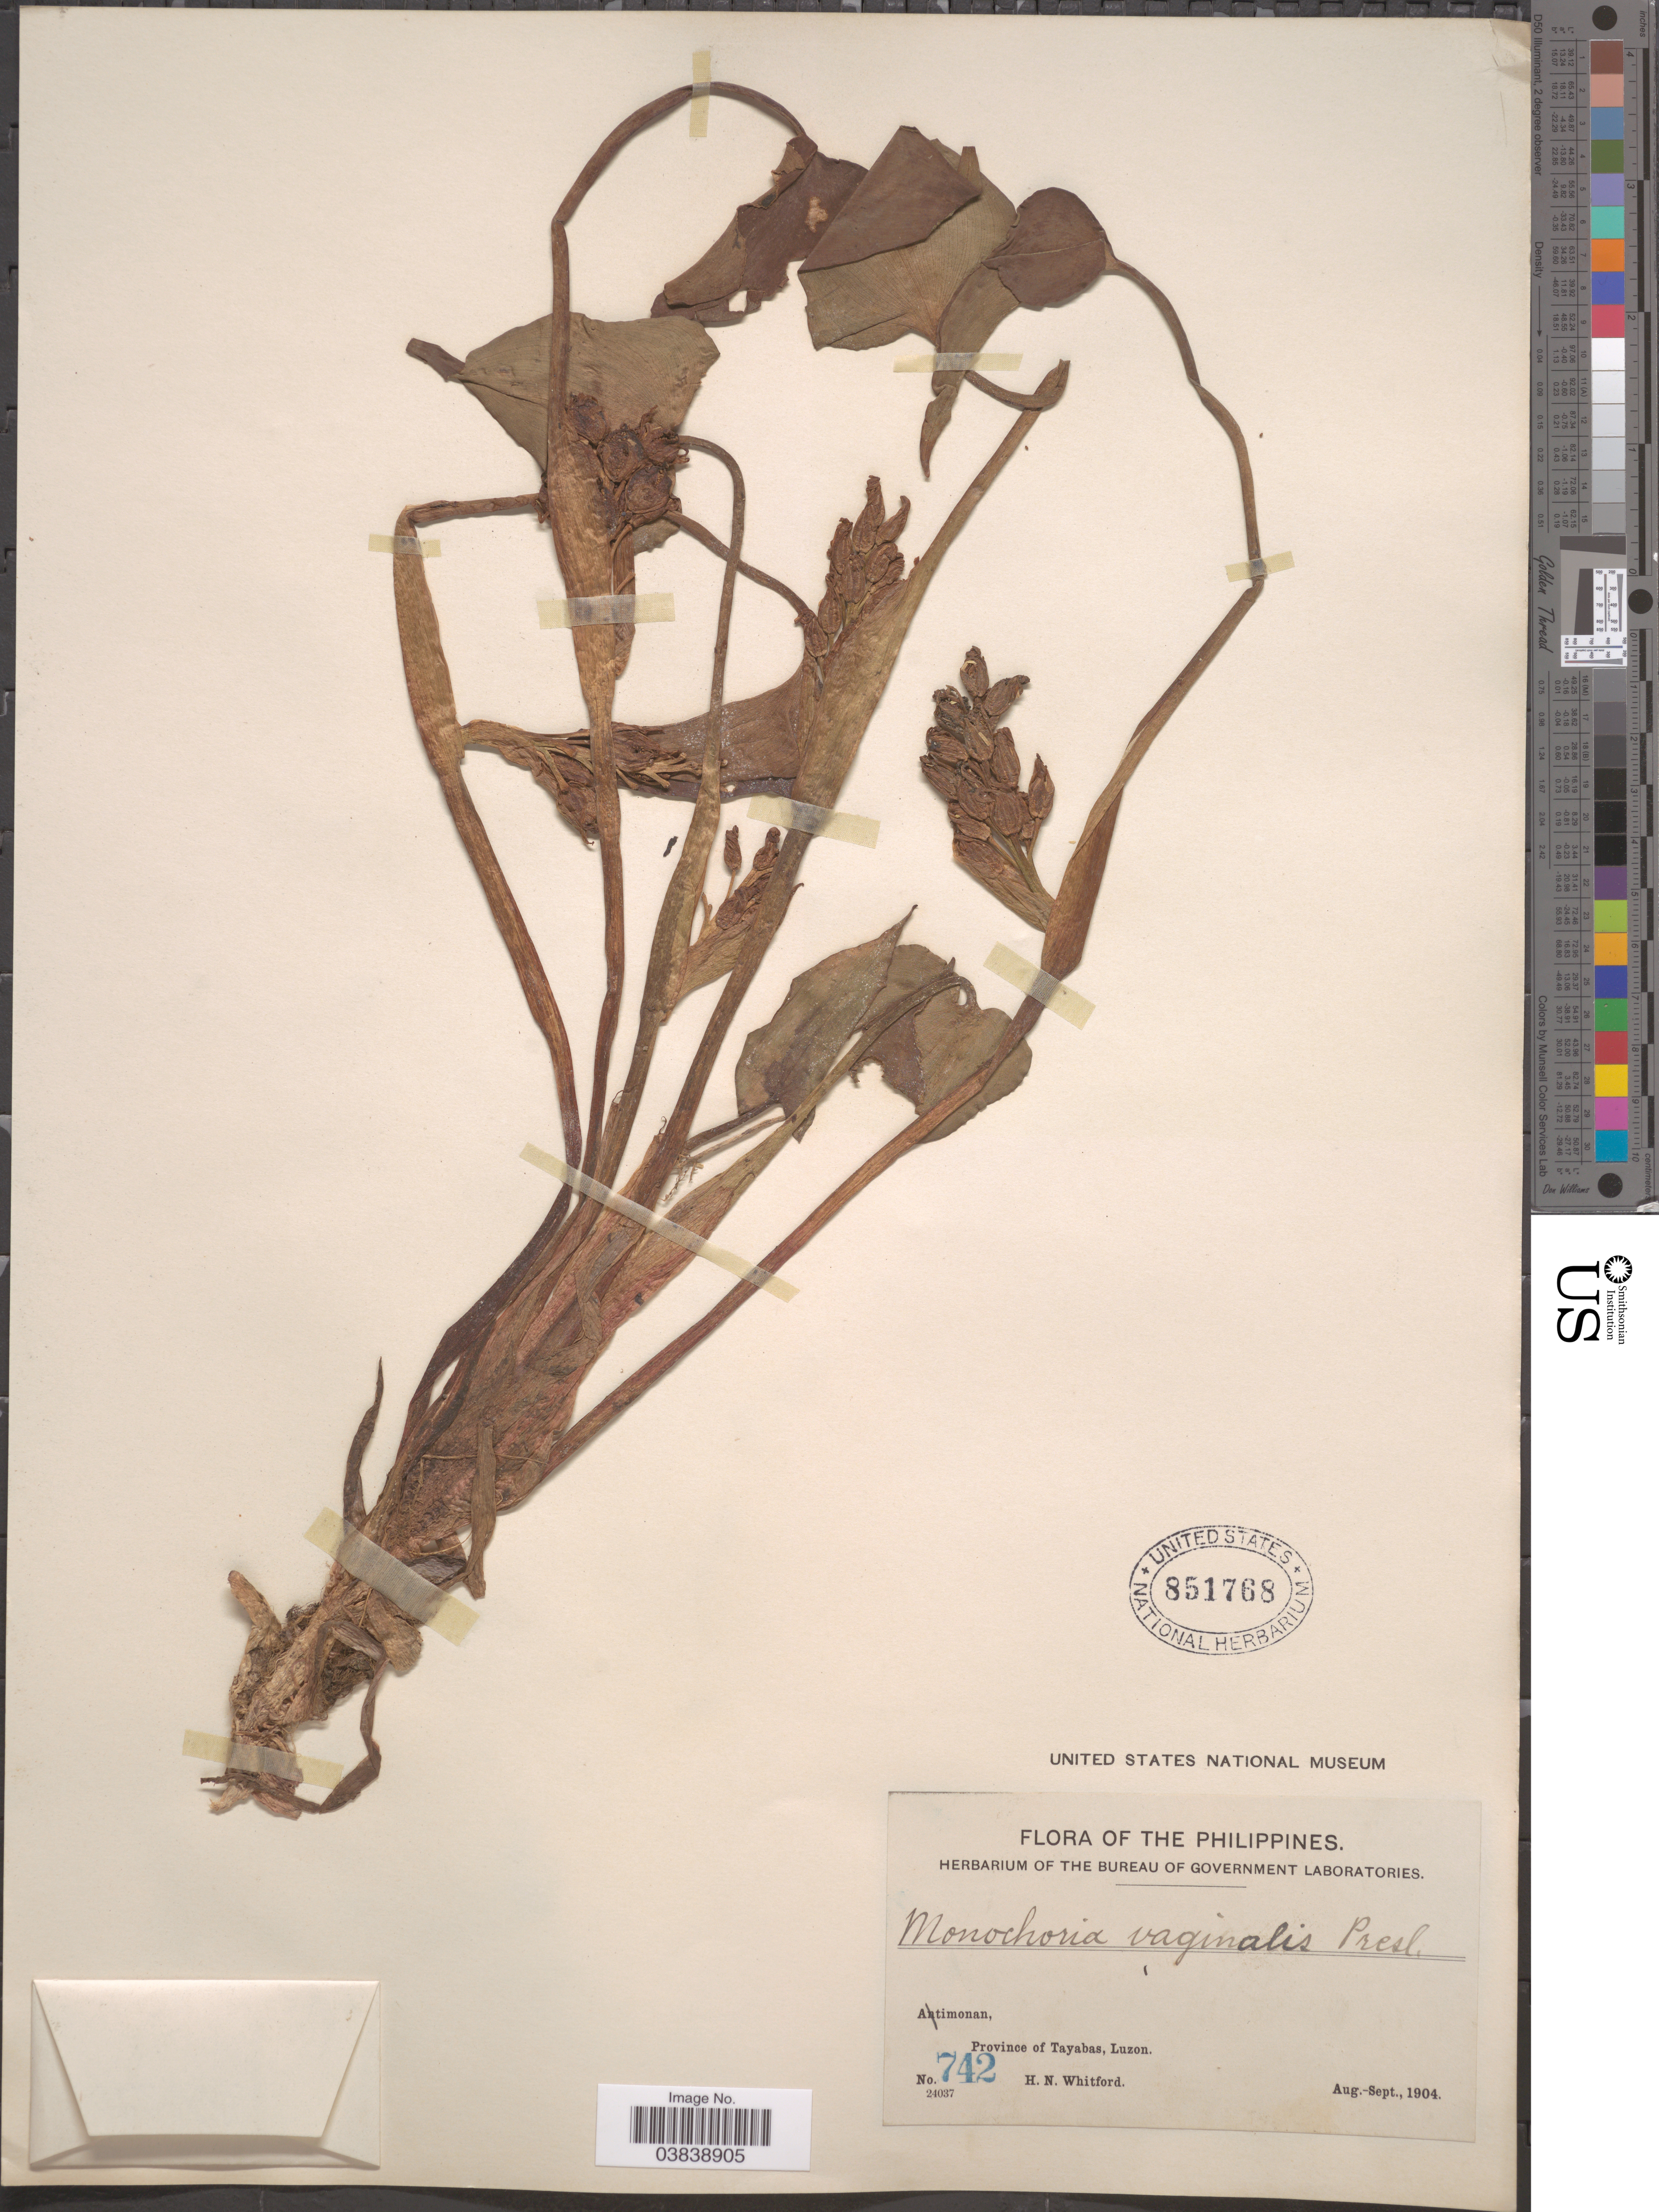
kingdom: Plantae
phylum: Tracheophyta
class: Liliopsida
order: Commelinales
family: Pontederiaceae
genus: Monochoria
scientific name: Monochoria vaginalis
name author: (Burm. f.) C. Presl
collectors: H. N. Whitford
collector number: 742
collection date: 1904-08/1904-09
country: Philippines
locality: Atimonan, Province of Tayabas, Luzon.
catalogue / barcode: US 851768